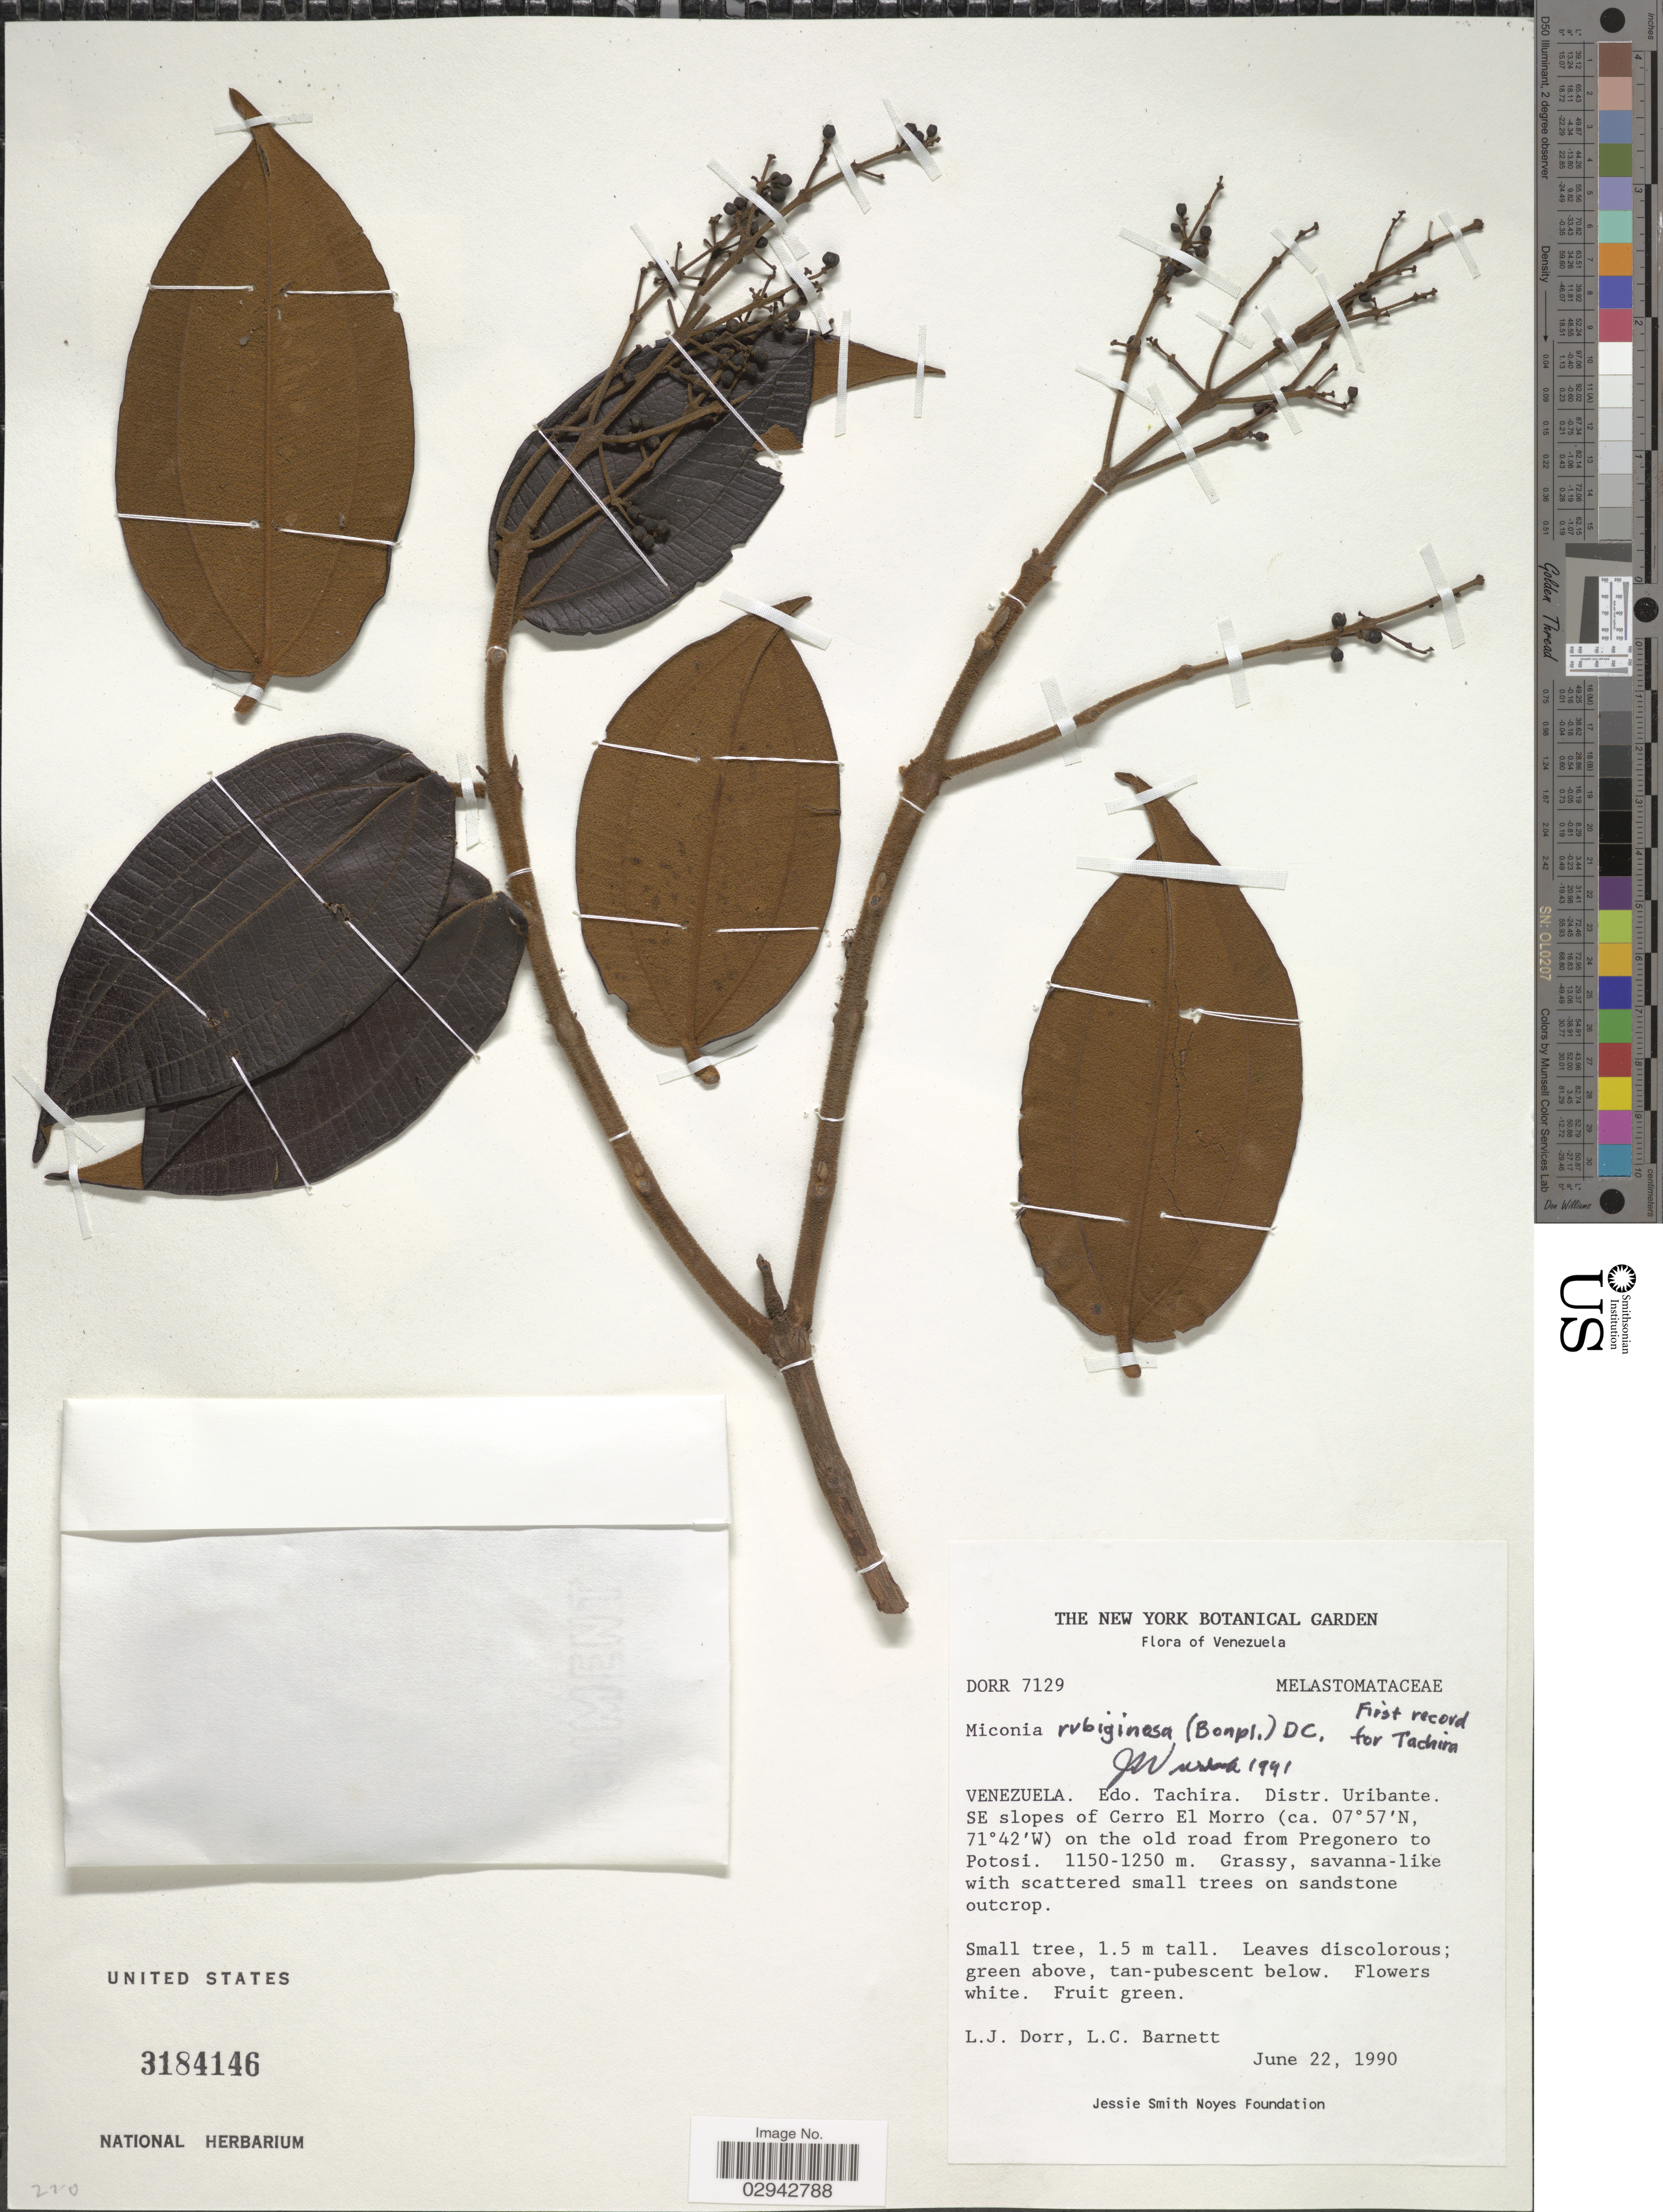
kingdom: Plantae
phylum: Tracheophyta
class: Magnoliopsida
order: Myrtales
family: Melastomataceae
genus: Miconia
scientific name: Miconia rubiginosa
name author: (Bonpl.) DC.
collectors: L. J. Dorr & L. C. Barnett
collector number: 7129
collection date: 1990-06-22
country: Venezuela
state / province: Táchira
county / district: Uribante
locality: SE slopes of Cerro El Morro on the old road from Pregonero to Potosi.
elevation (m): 1150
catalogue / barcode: US 3184146